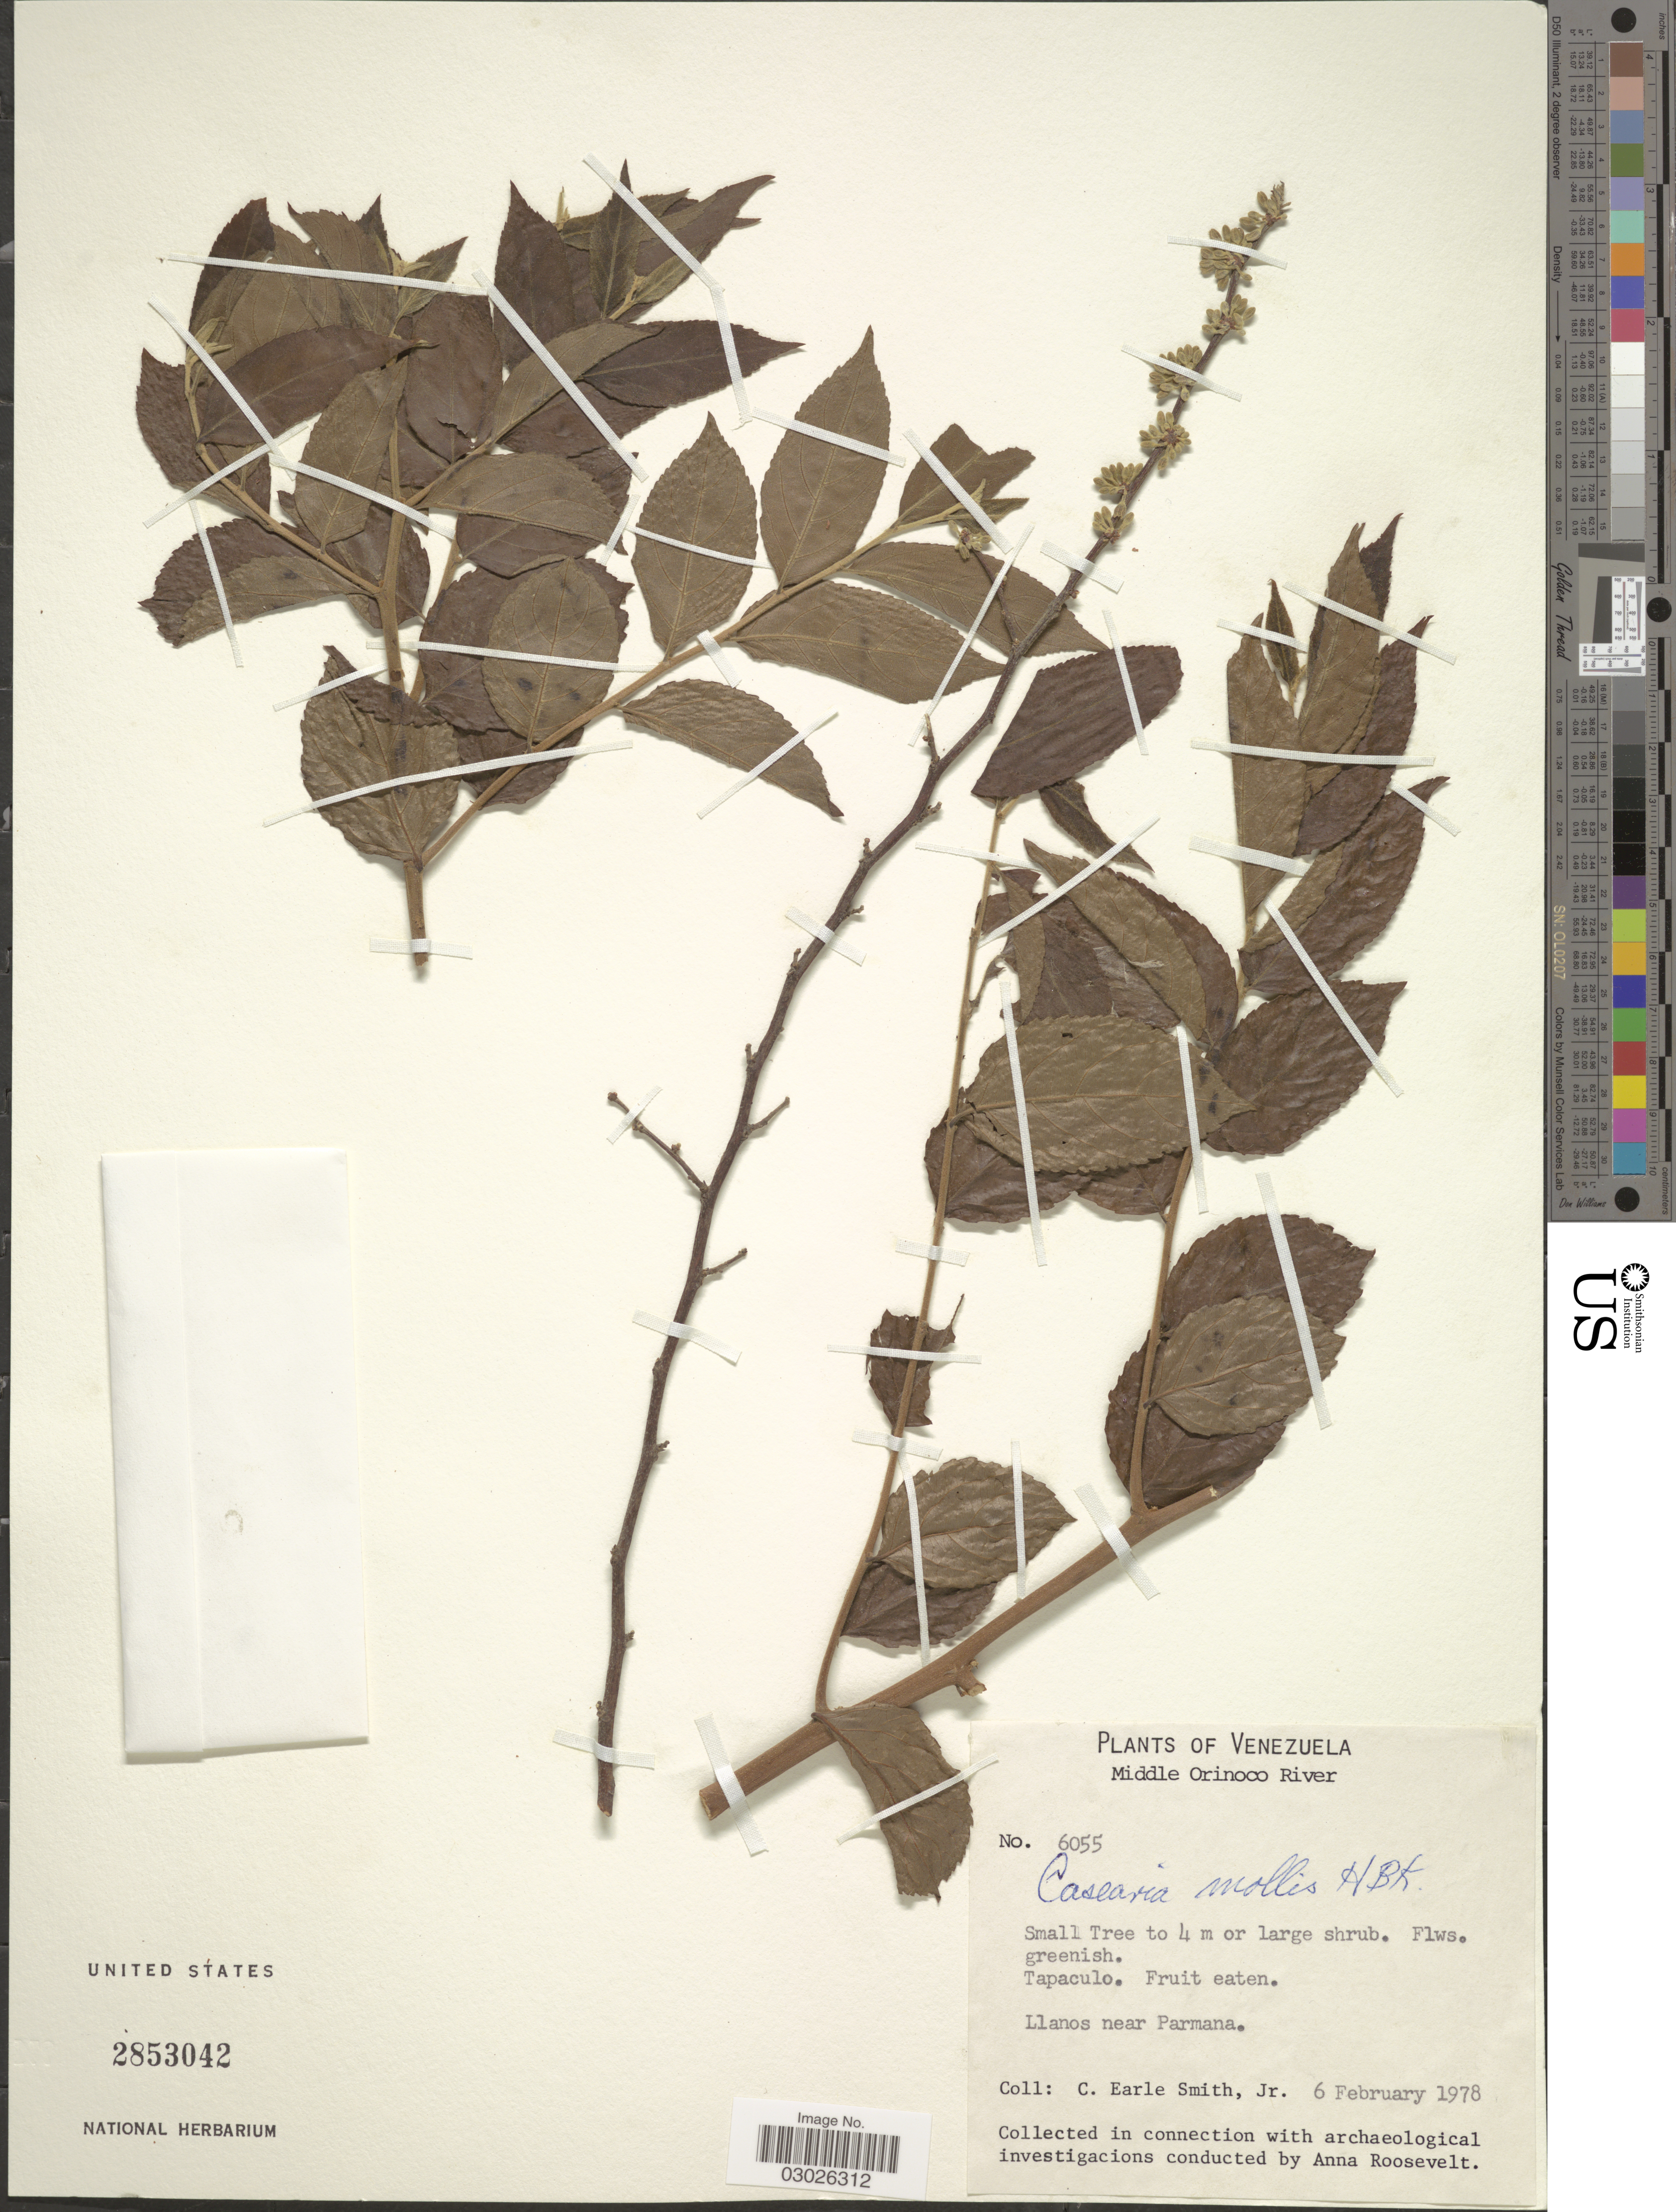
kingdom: Plantae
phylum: Tracheophyta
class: Magnoliopsida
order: Malpighiales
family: Salicaceae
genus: Casearia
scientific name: Casearia mollis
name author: Kunth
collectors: C. E. Smith Jr.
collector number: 6055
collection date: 1978-02-06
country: Venezuela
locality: Middle Orinoco River. Tapaculo. Llanos near Parmana.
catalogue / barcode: US 2853042